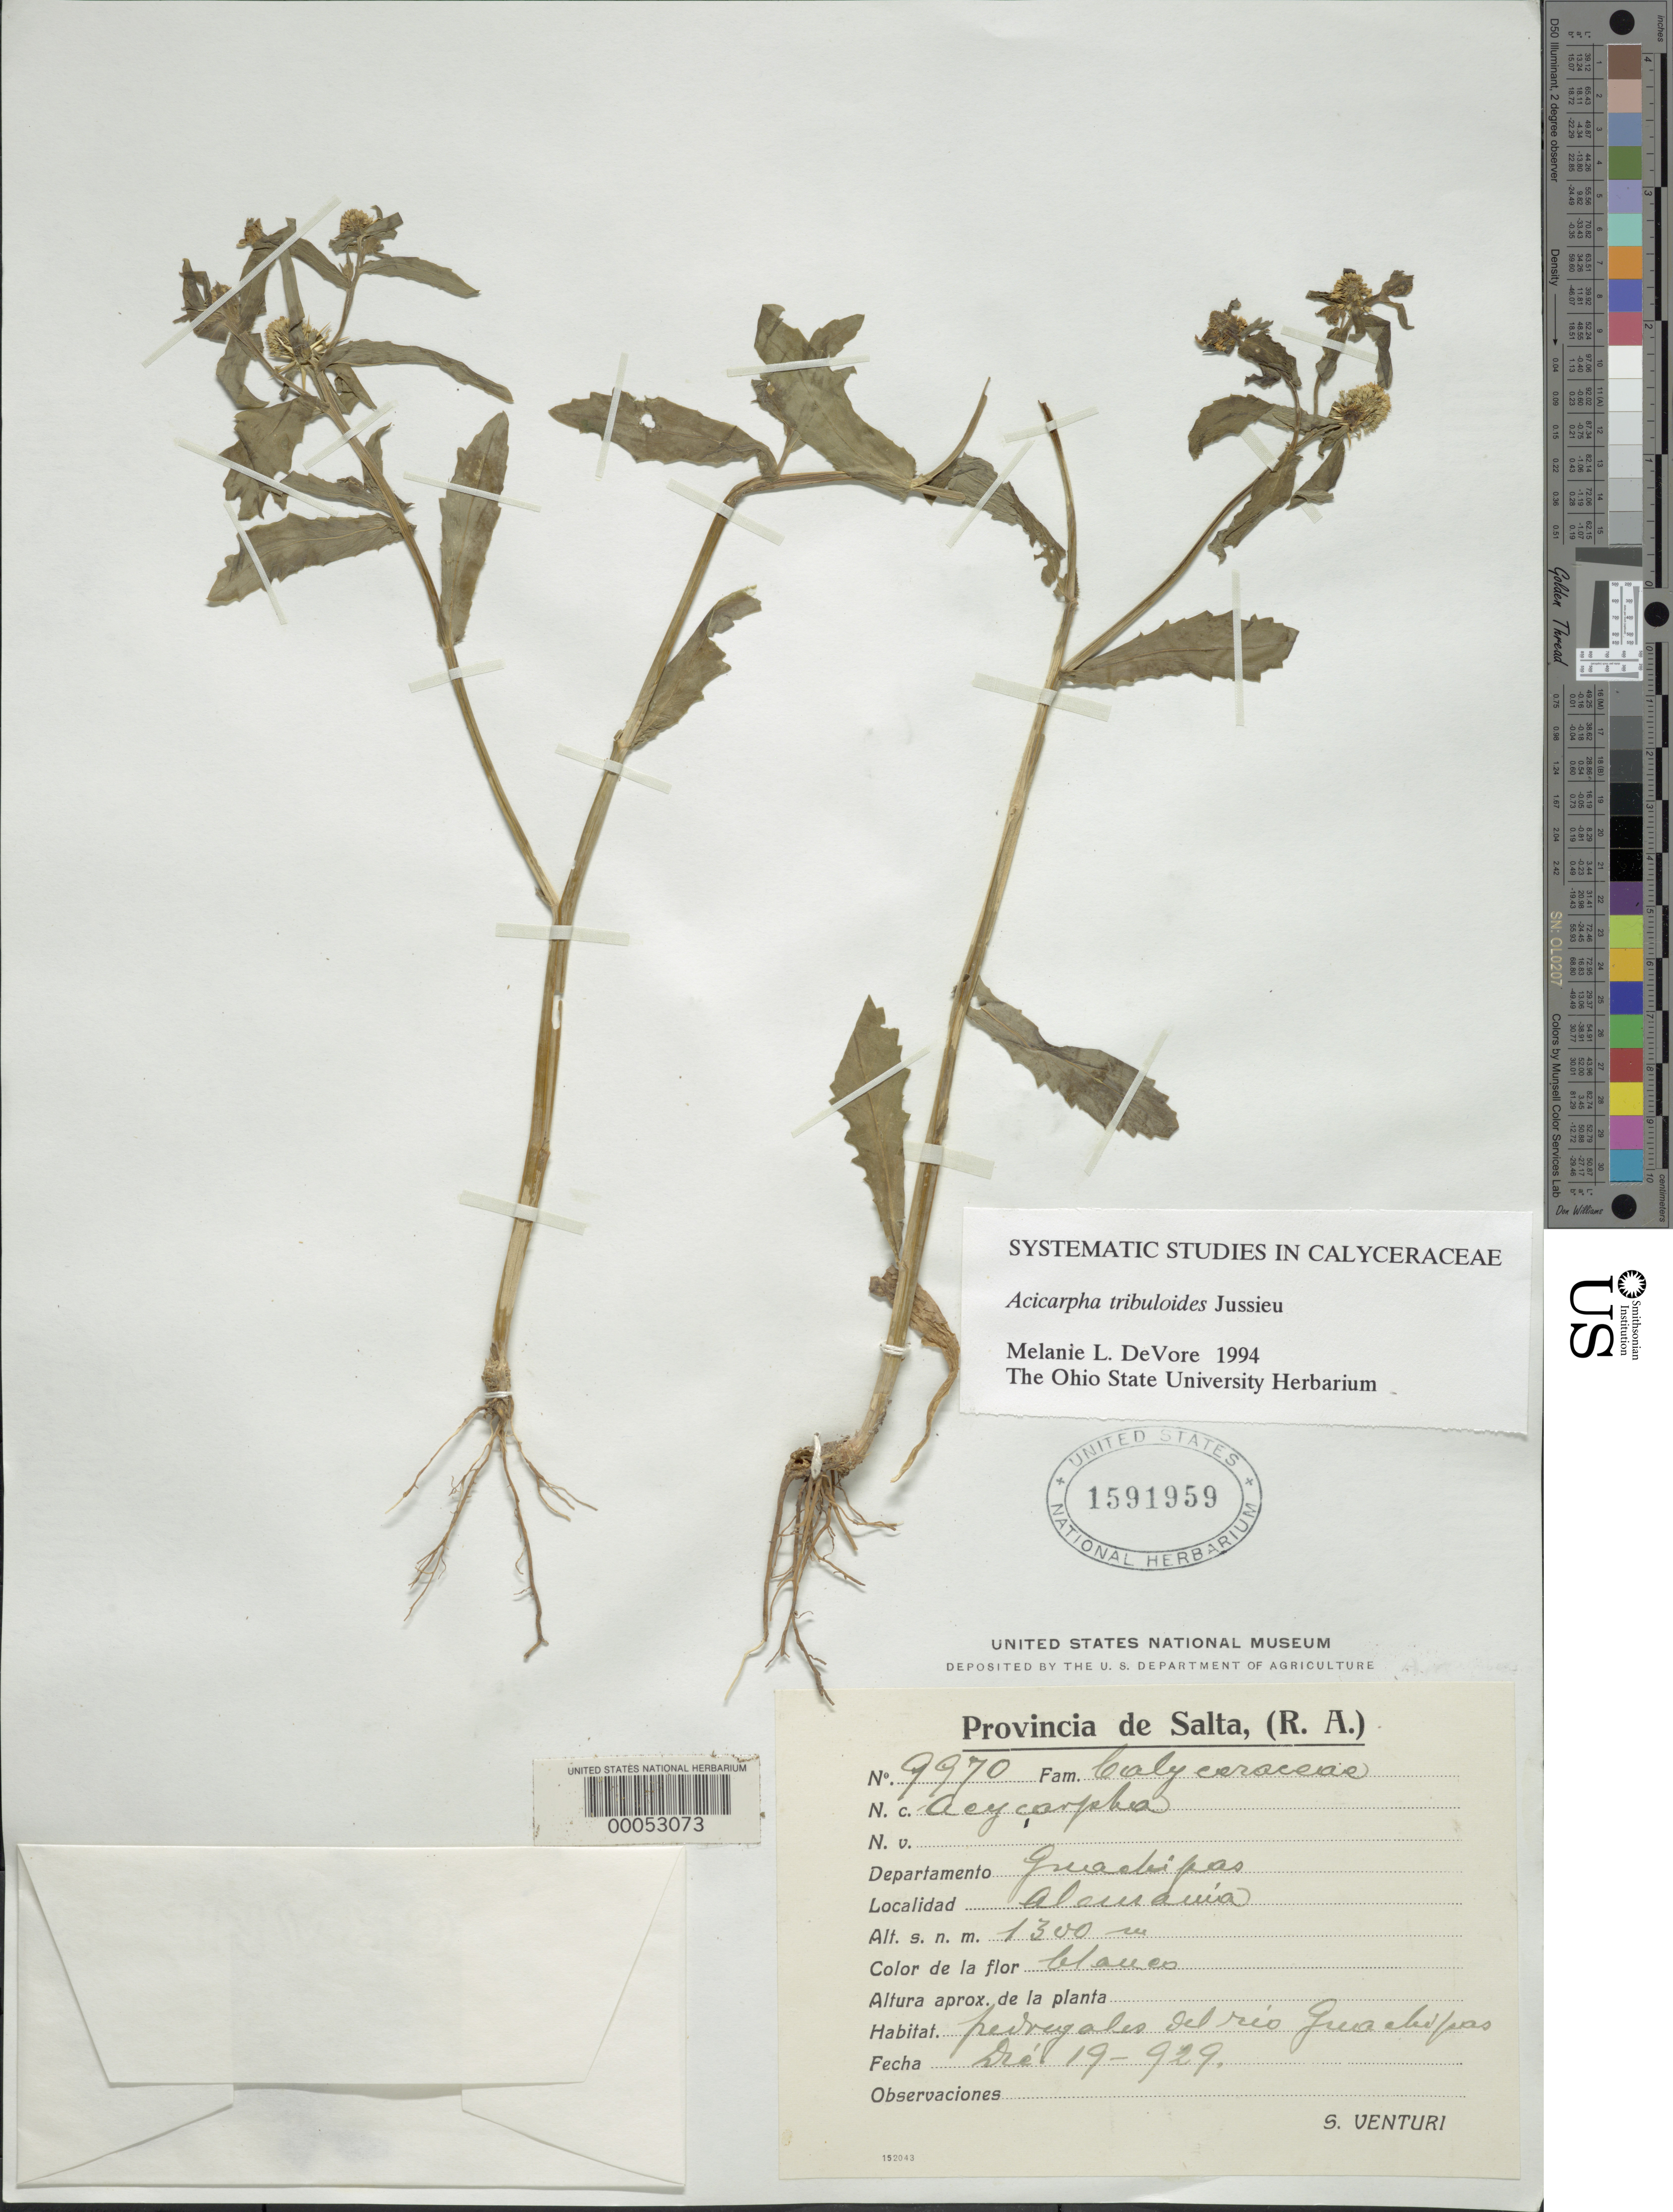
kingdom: Plantae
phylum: Tracheophyta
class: Magnoliopsida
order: Asterales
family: Calyceraceae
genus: Acicarpha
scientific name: Acicarpha tribuloides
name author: Juss.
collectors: S. Venturi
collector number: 9970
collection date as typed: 19 Dec 1929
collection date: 1929-12-19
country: Argentina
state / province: Salta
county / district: Guaeleipas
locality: Aleusauia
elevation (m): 1300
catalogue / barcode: US 1591959